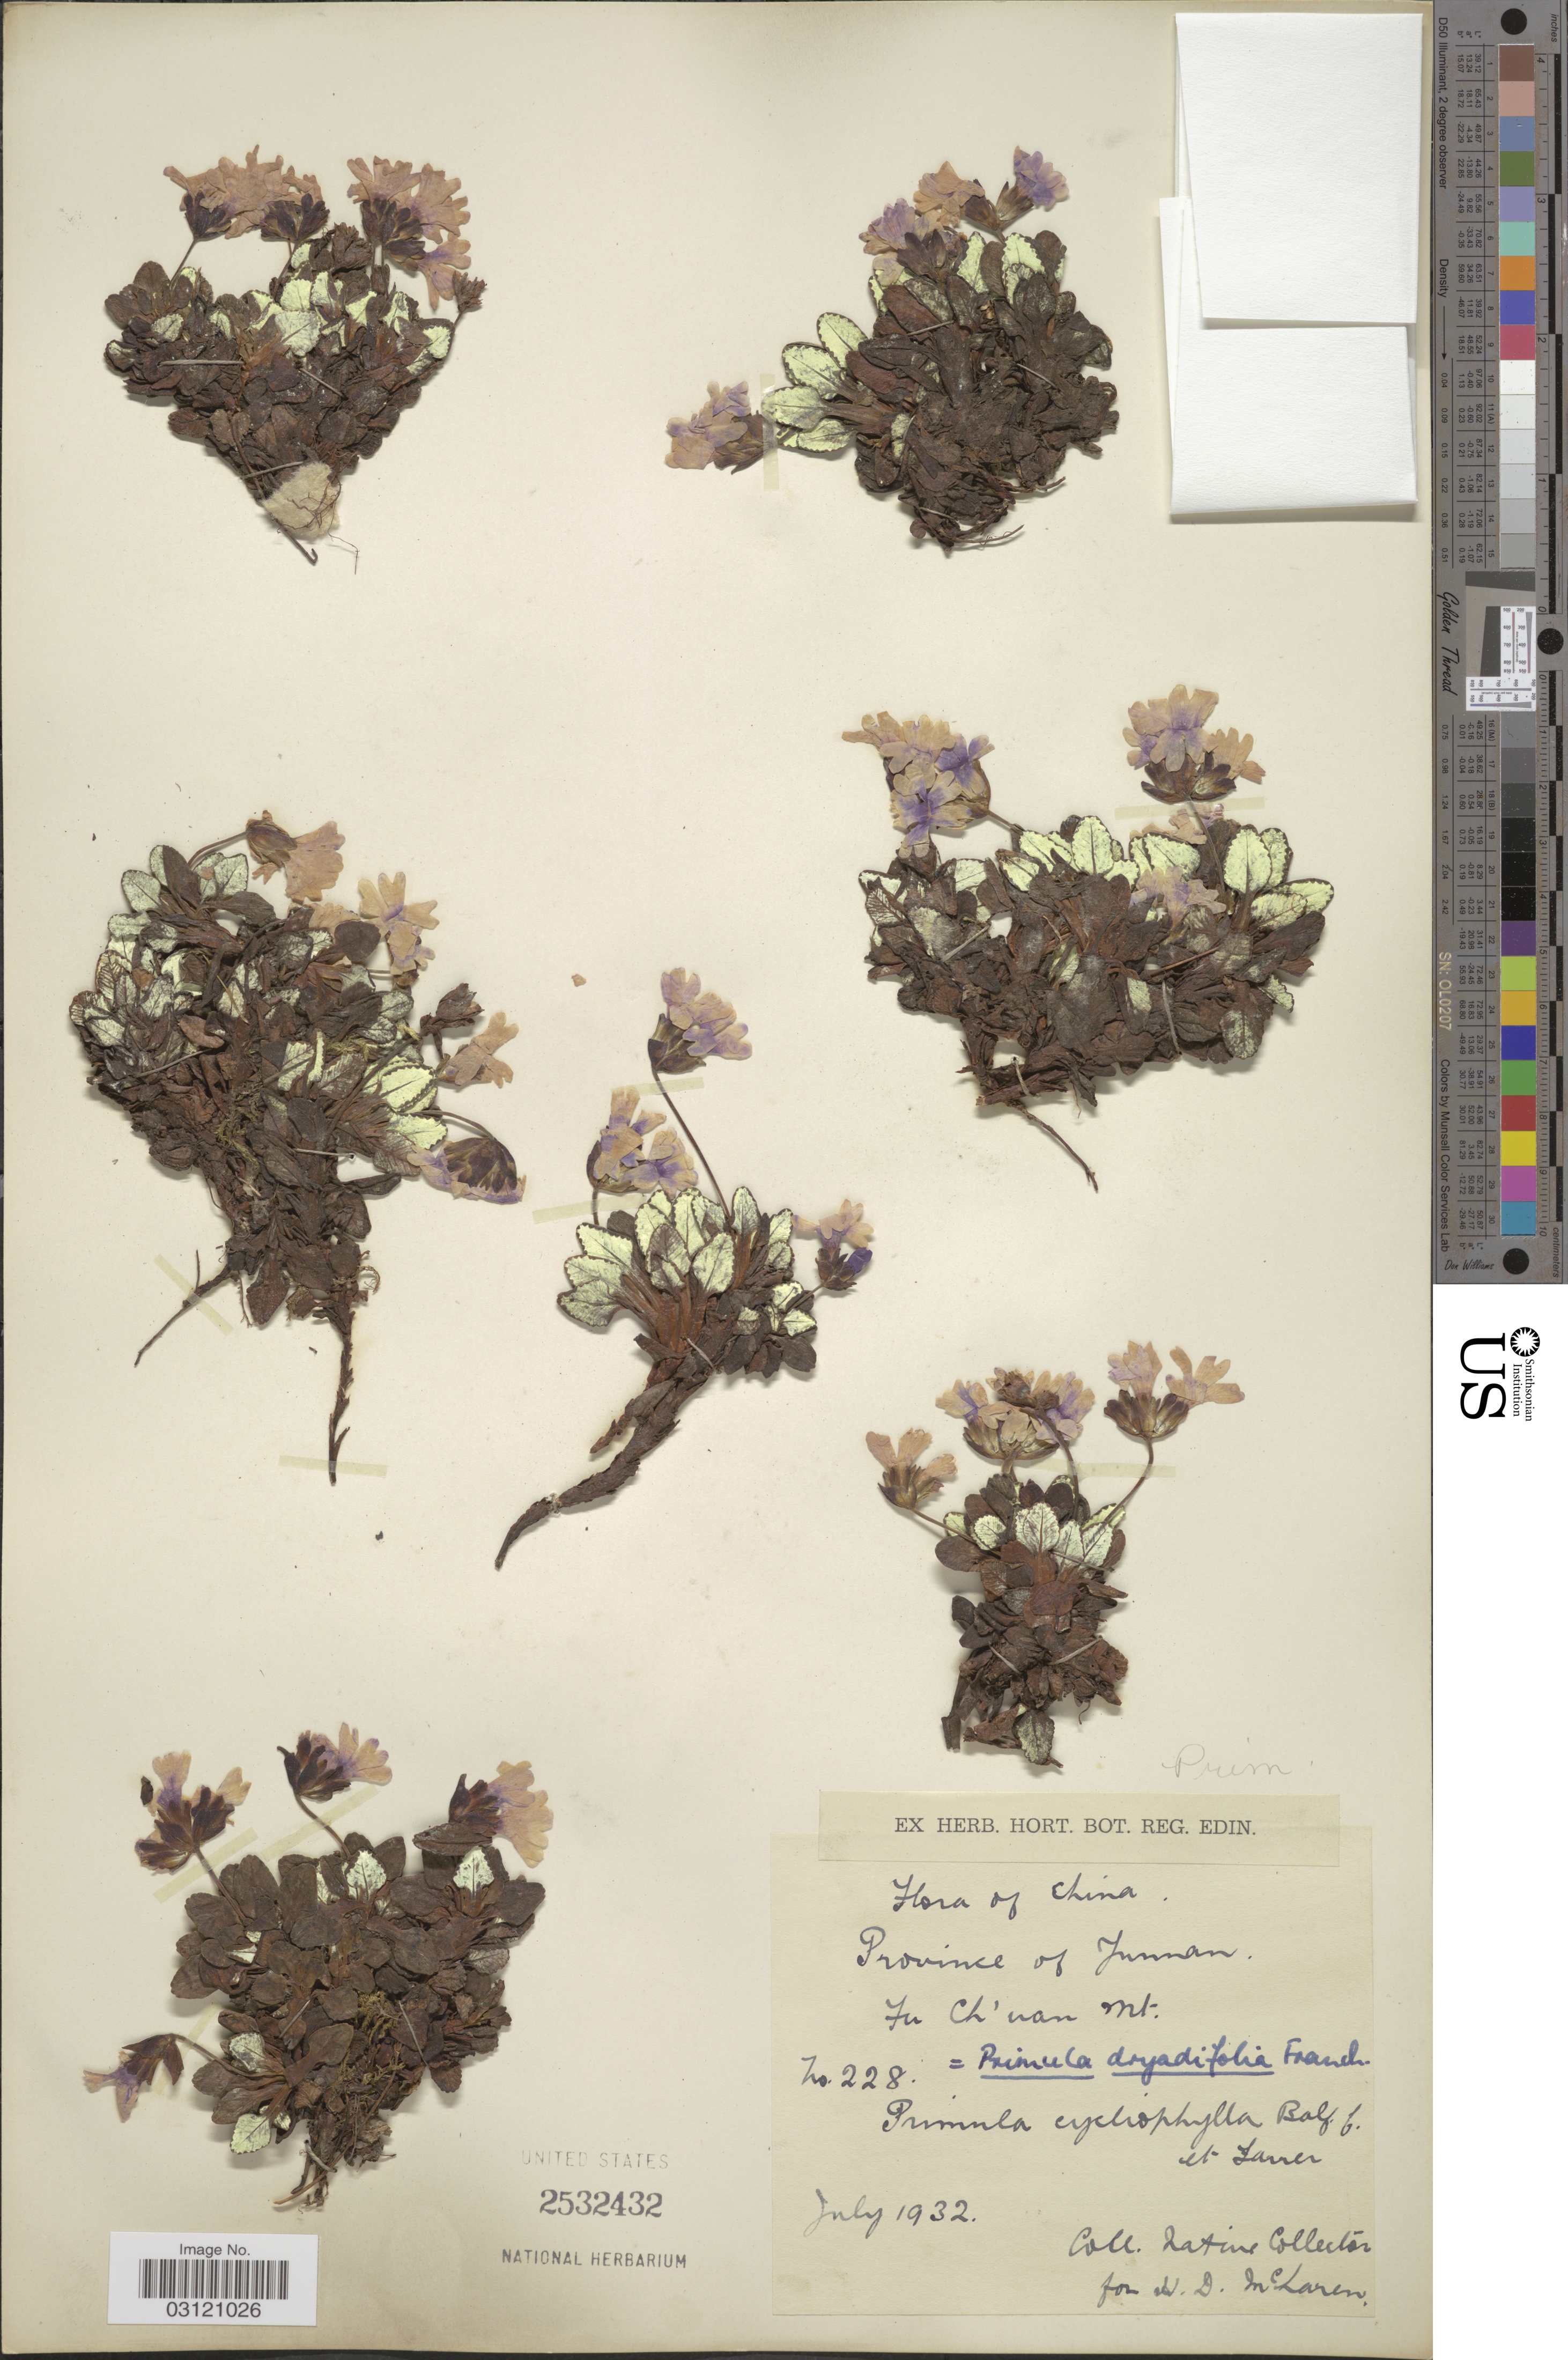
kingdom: Plantae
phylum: Tracheophyta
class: Magnoliopsida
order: Ericales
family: Primulaceae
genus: Primula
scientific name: Primula dryadifolia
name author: Franch.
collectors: Native collector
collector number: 228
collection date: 1932-07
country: China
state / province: Yunnan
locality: Province of Junnan. Fu Ch'uan Mt.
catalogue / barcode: US 2532432